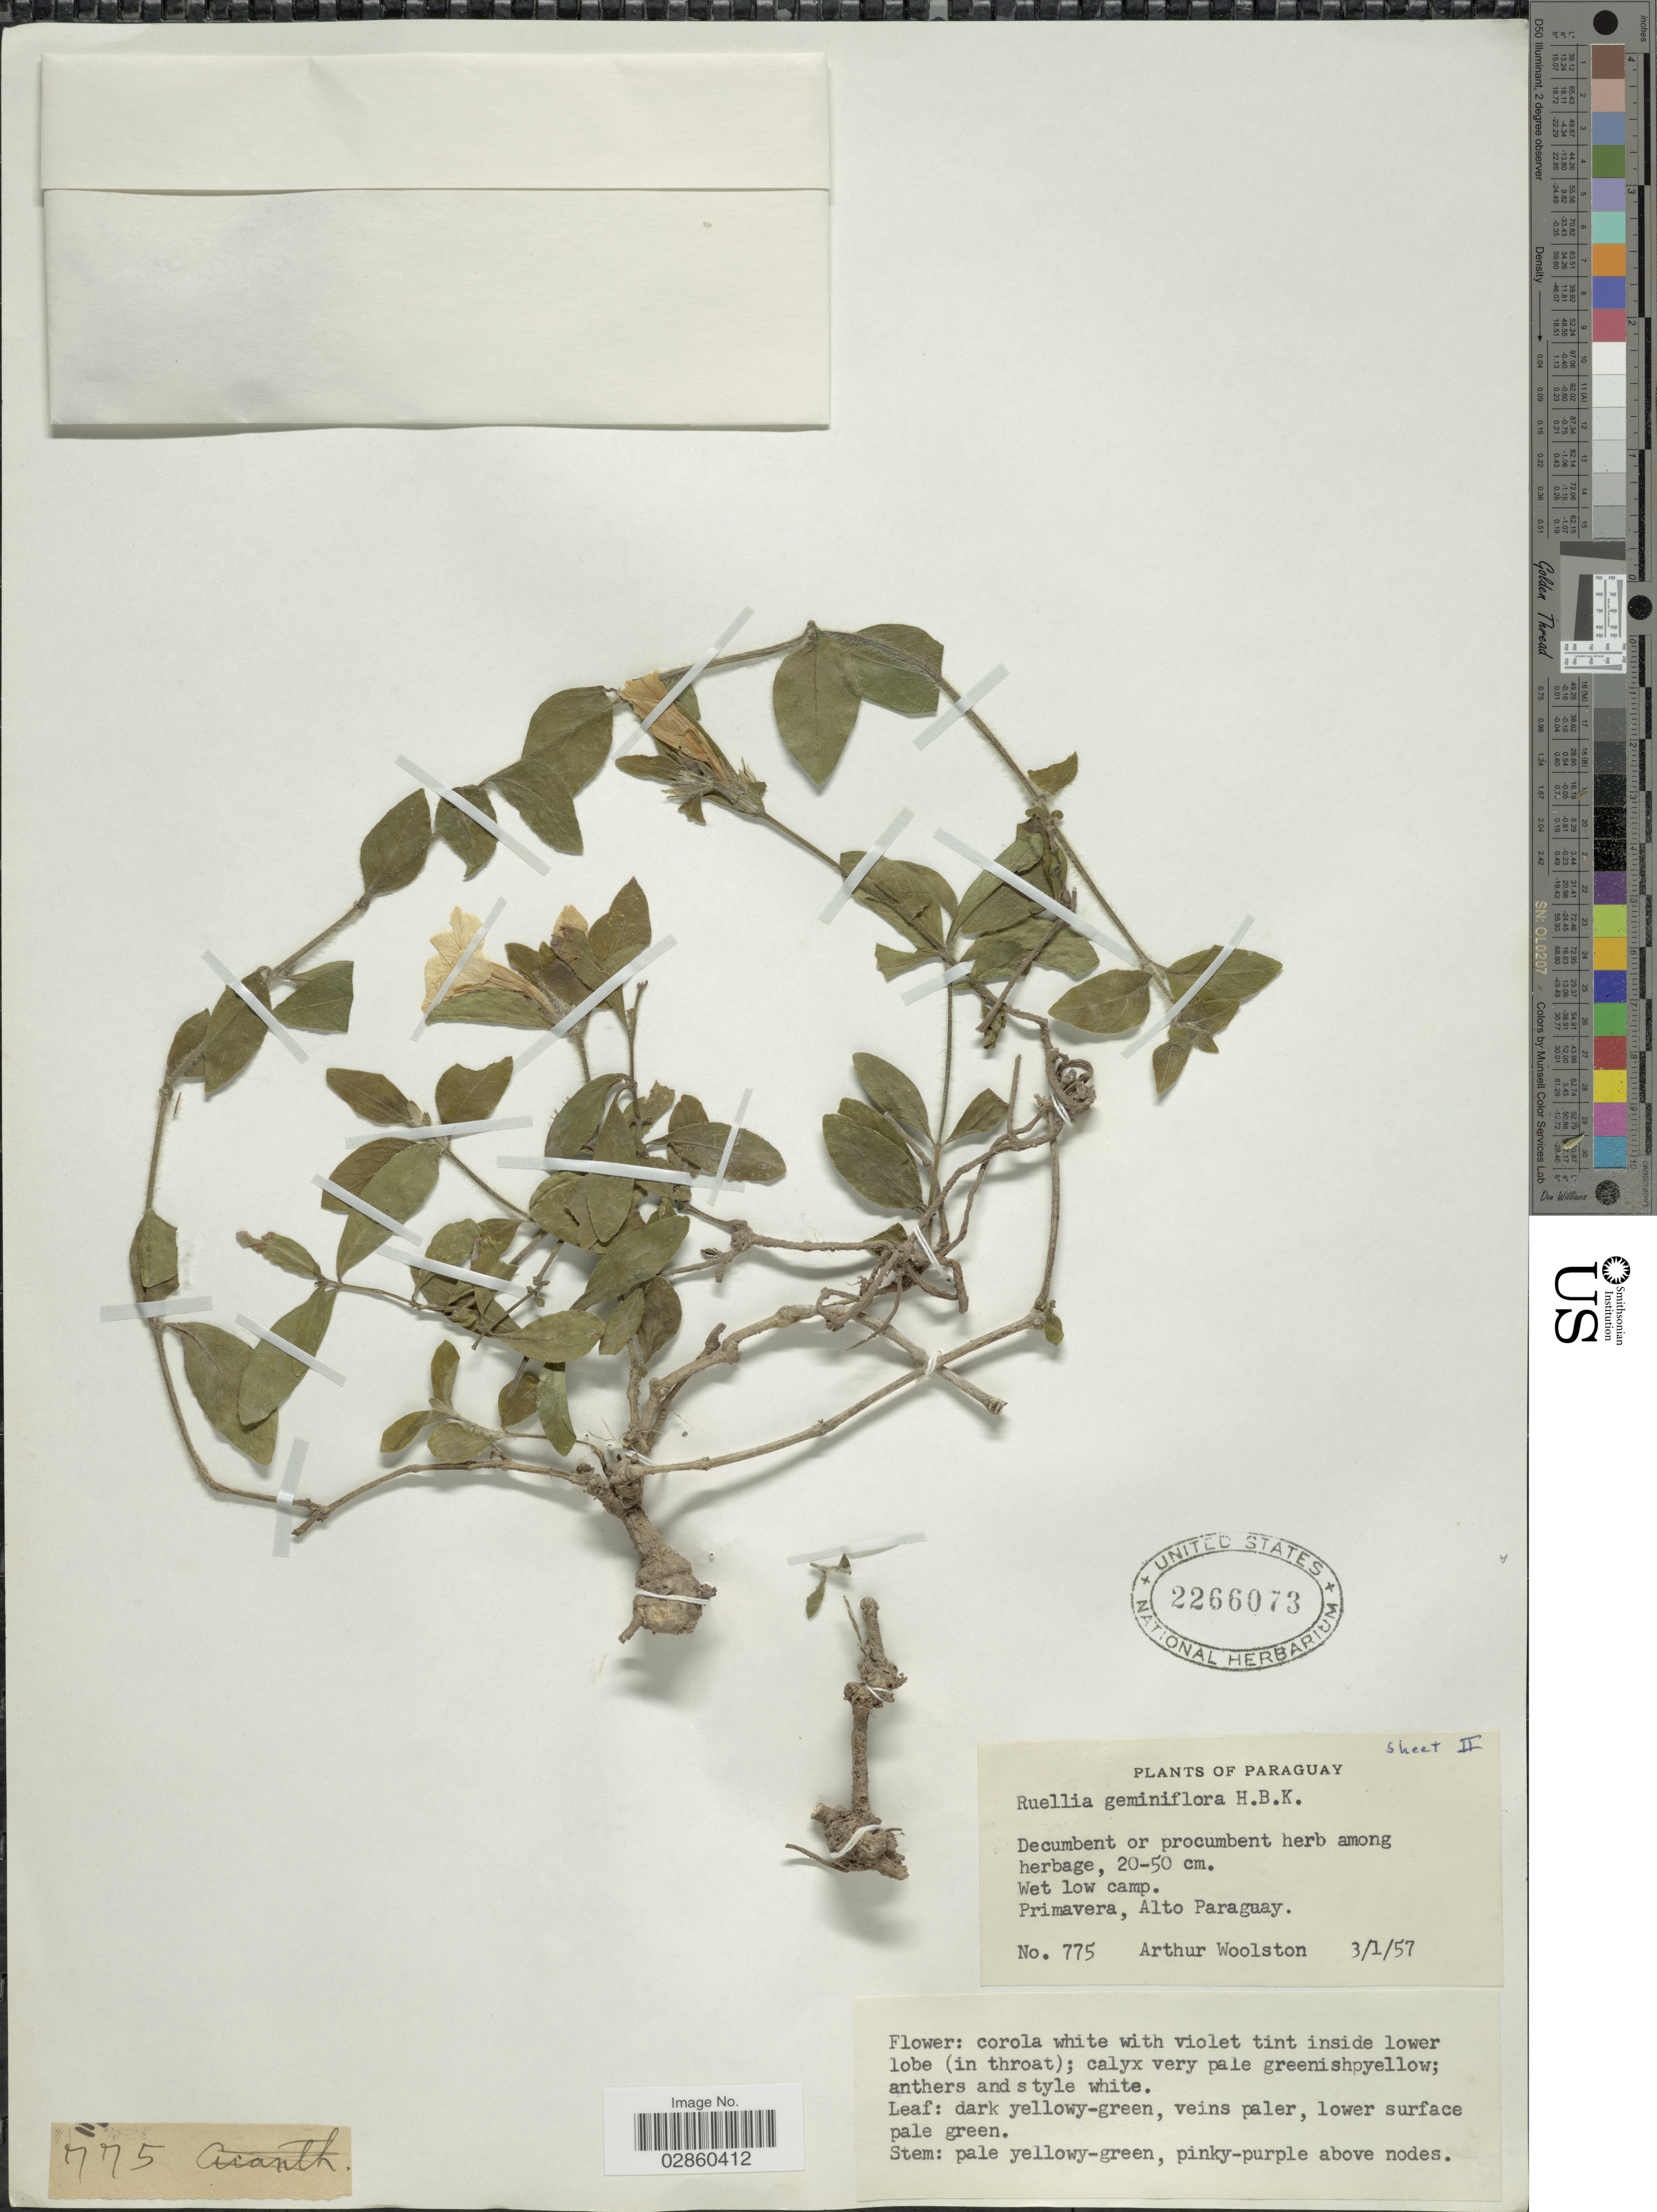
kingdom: Plantae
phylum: Tracheophyta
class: Magnoliopsida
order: Lamiales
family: Acanthaceae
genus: Ruellia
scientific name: Ruellia geminiflora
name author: Kunth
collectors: A. L. Woolston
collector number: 775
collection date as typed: Transcribed d/m/y: 3/1/57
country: Paraguay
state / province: Alto Paraguay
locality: Primavera, Alto Paraguay.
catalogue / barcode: US 2266073